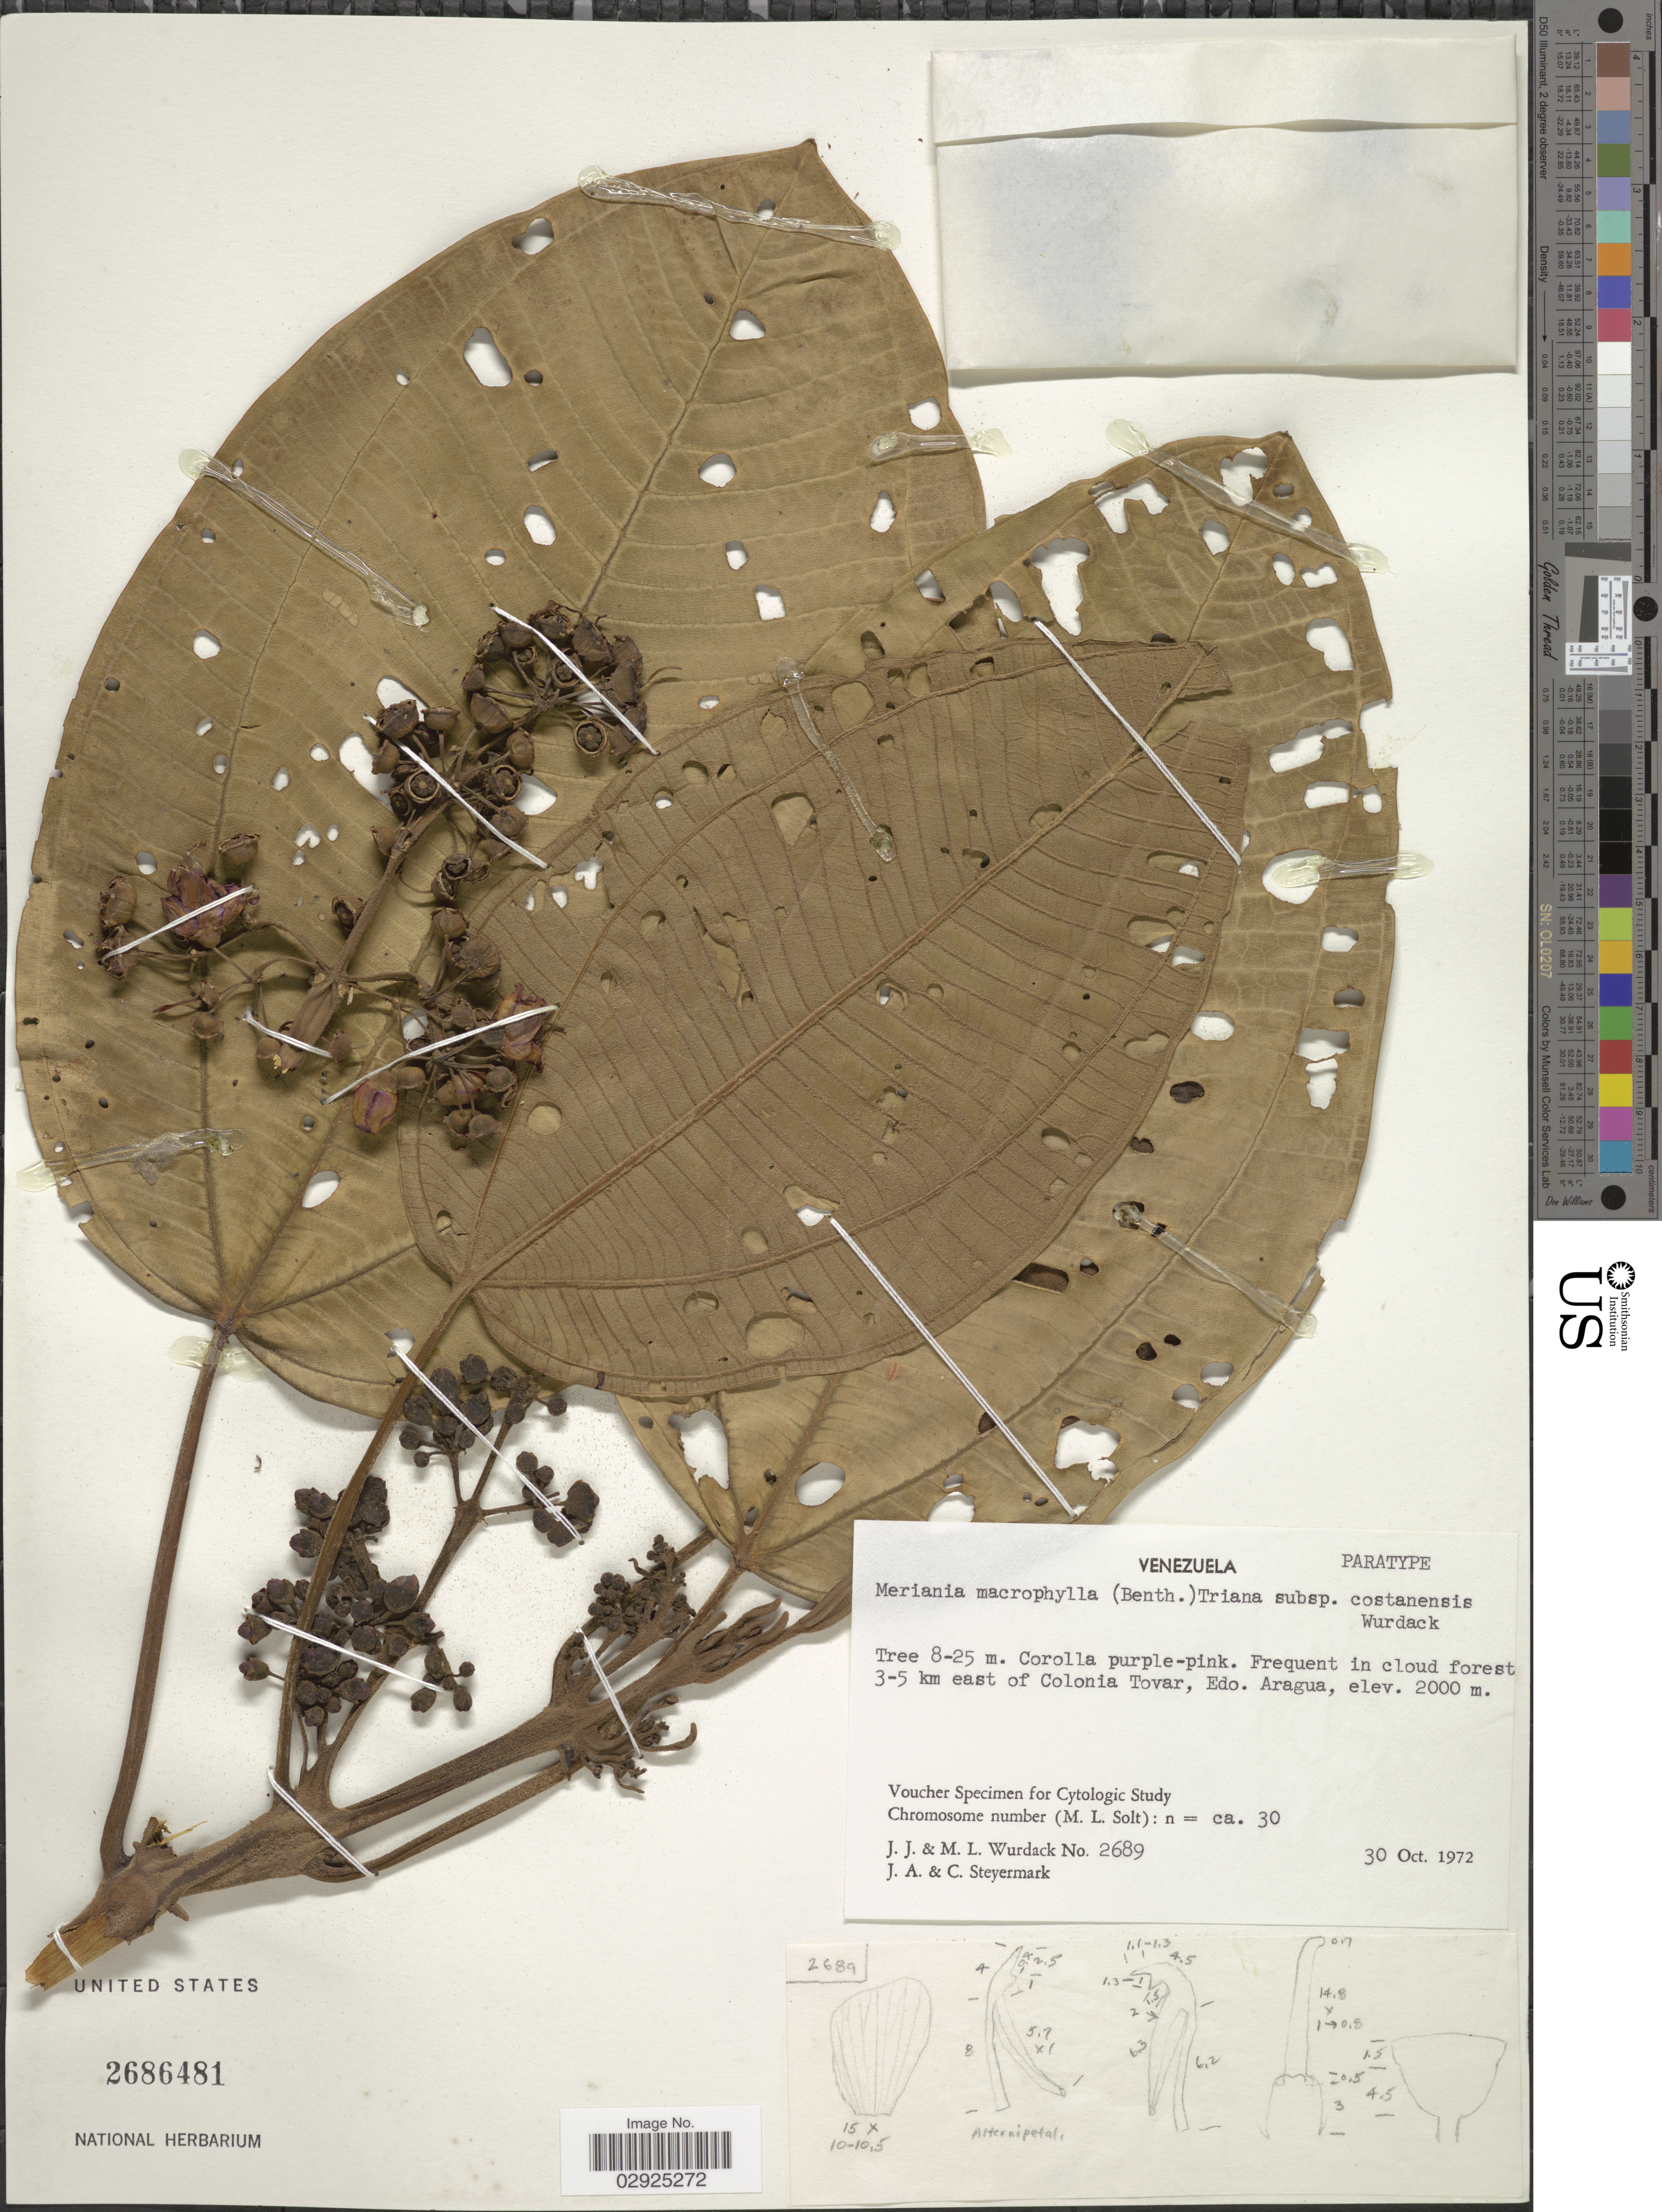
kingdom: Plantae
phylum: Tracheophyta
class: Magnoliopsida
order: Myrtales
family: Melastomataceae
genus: Meriania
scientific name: Meriania macrophylla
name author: (Benth.) Triana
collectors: J. J. Wurdack, M. L. Wurdack, J. Steyermark & C. Steyermark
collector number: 2689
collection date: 1972-10-30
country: Venezuela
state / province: Aragua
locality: Frequent in cloud forest 3-5 km east of Colonia Tovar, Edo. Aragua.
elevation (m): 2000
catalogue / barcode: US 2686481